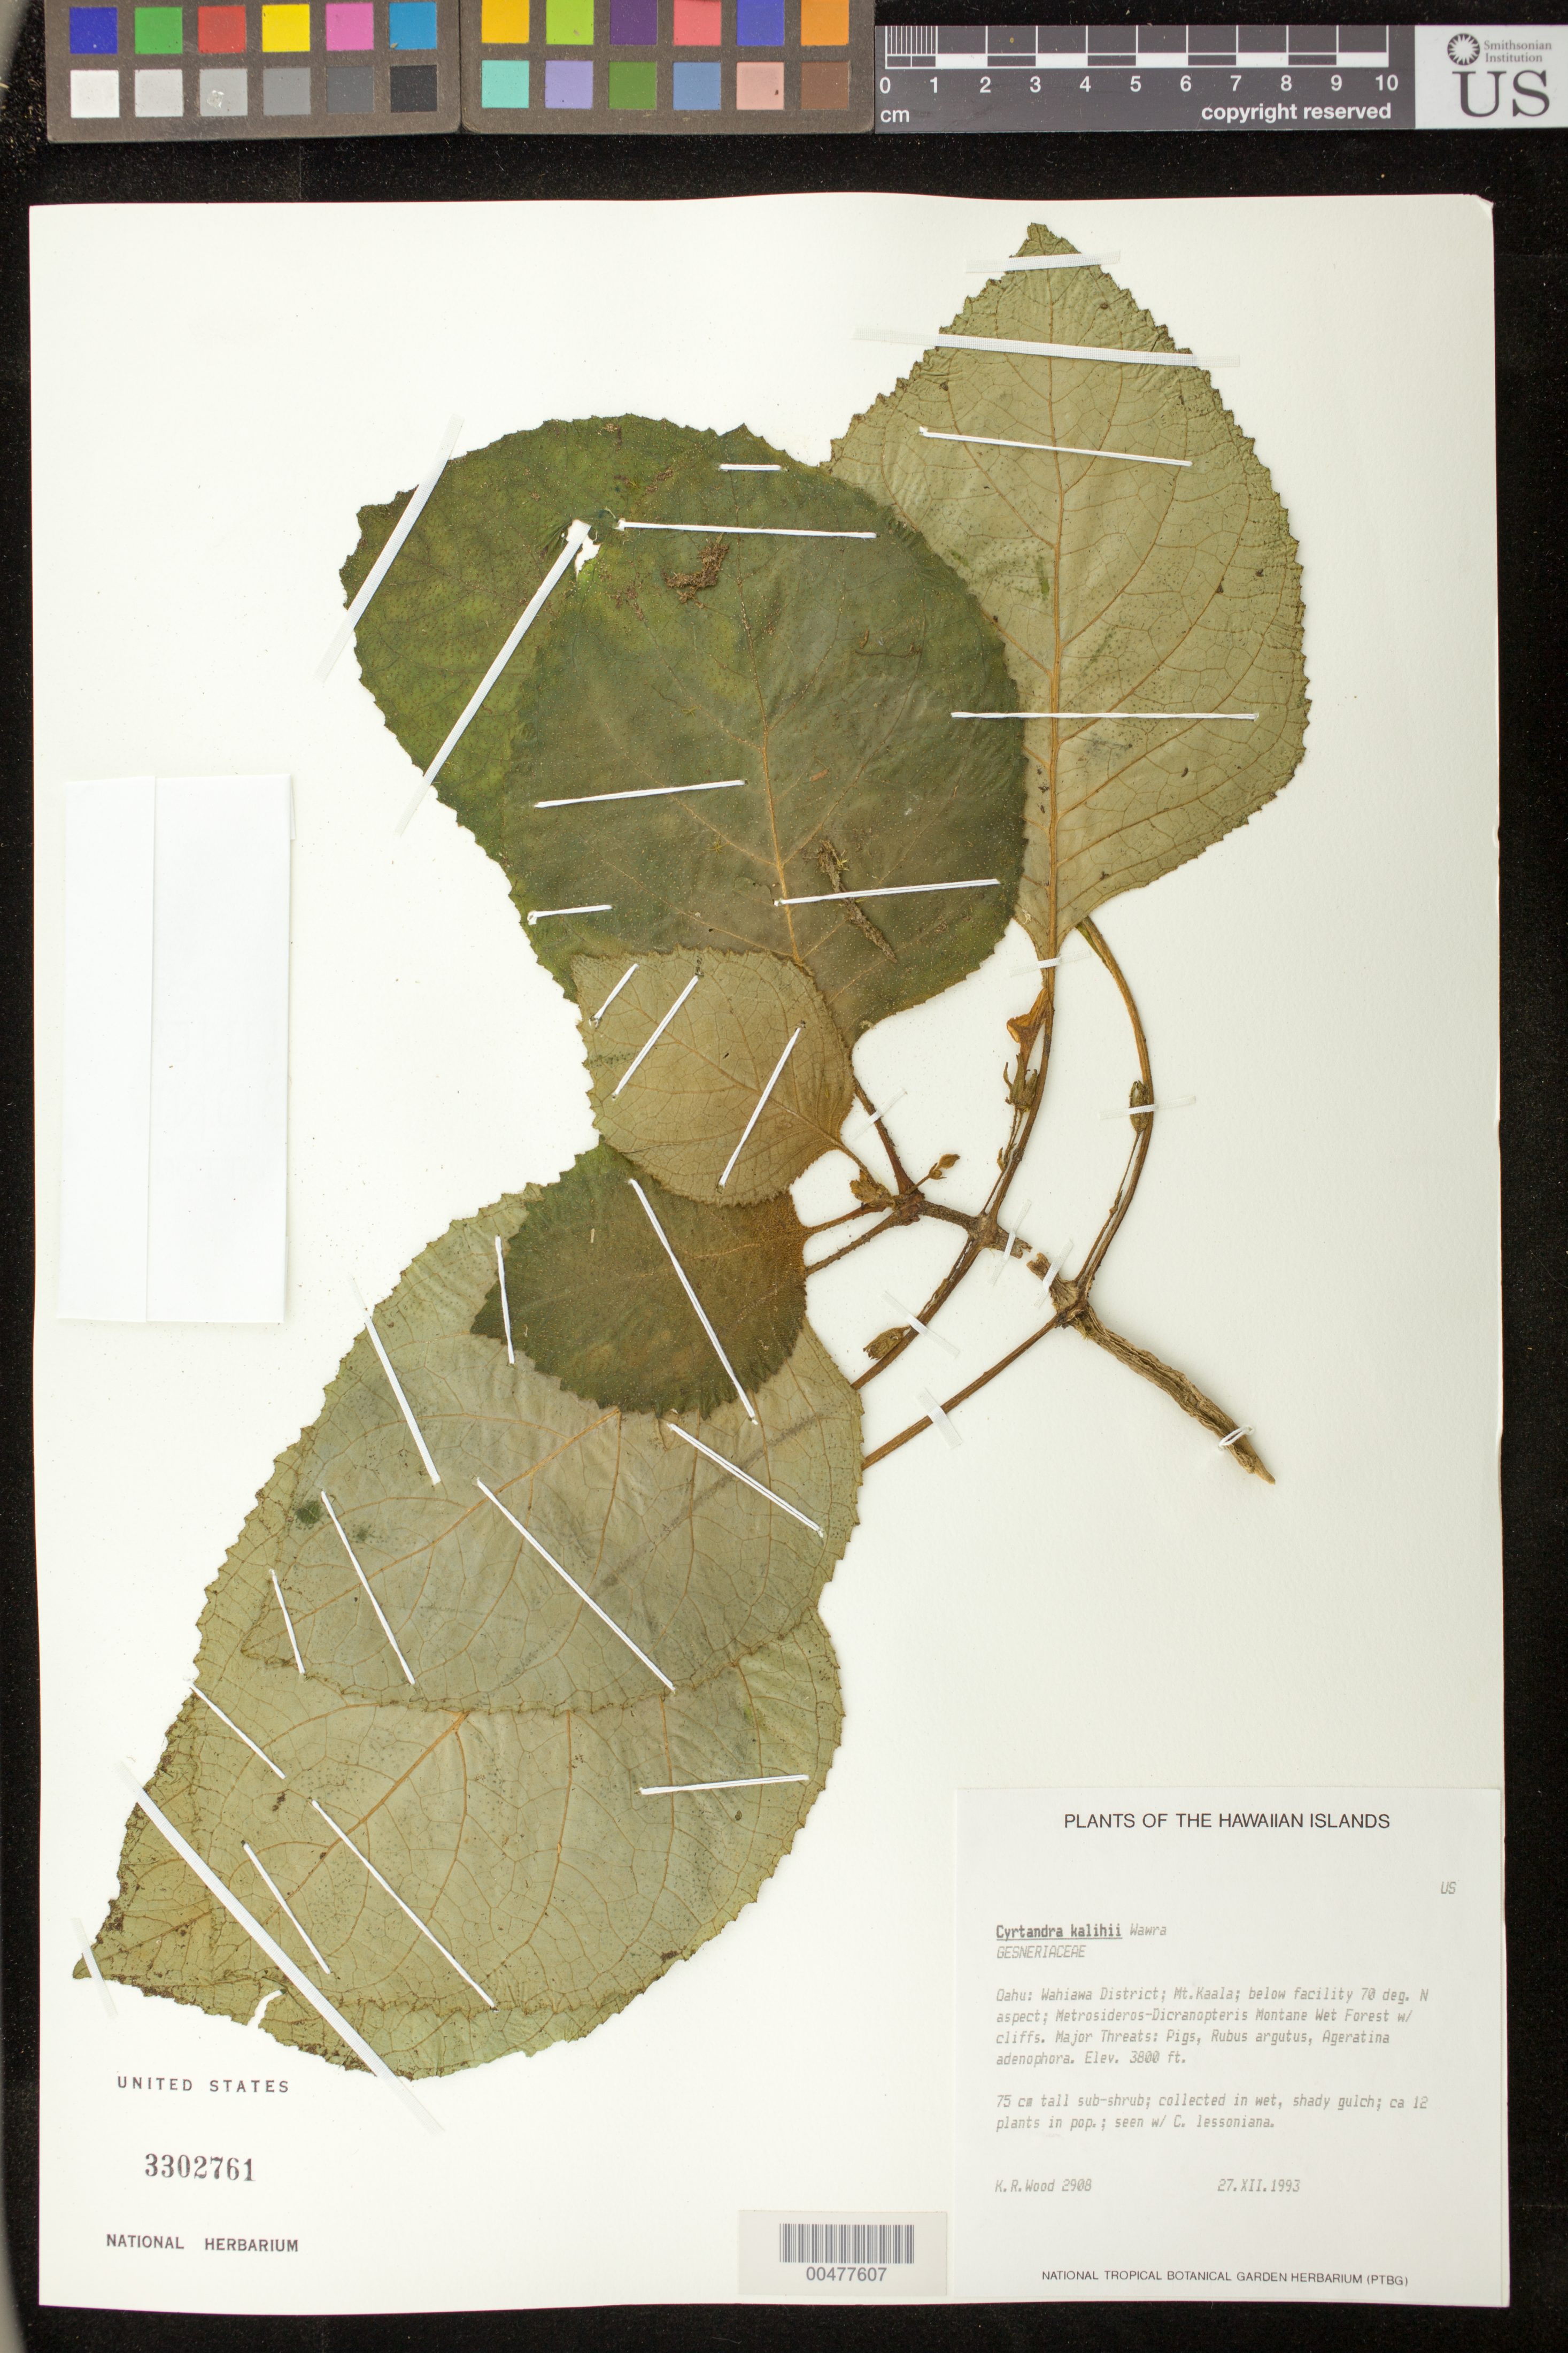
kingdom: Plantae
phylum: Tracheophyta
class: Magnoliopsida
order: Lamiales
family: Gesneriaceae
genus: Cyrtandra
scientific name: Cyrtandra kalichii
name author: Wawra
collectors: K. R. Wood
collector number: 2908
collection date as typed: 27 Dec 1993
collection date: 1993-12-27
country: United States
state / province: Hawaii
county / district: Honolulu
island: Oahu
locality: Wahiawa Dist., Mt. Kaala, below facility 70 deg. N aspect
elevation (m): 1158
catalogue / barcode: US 3302761